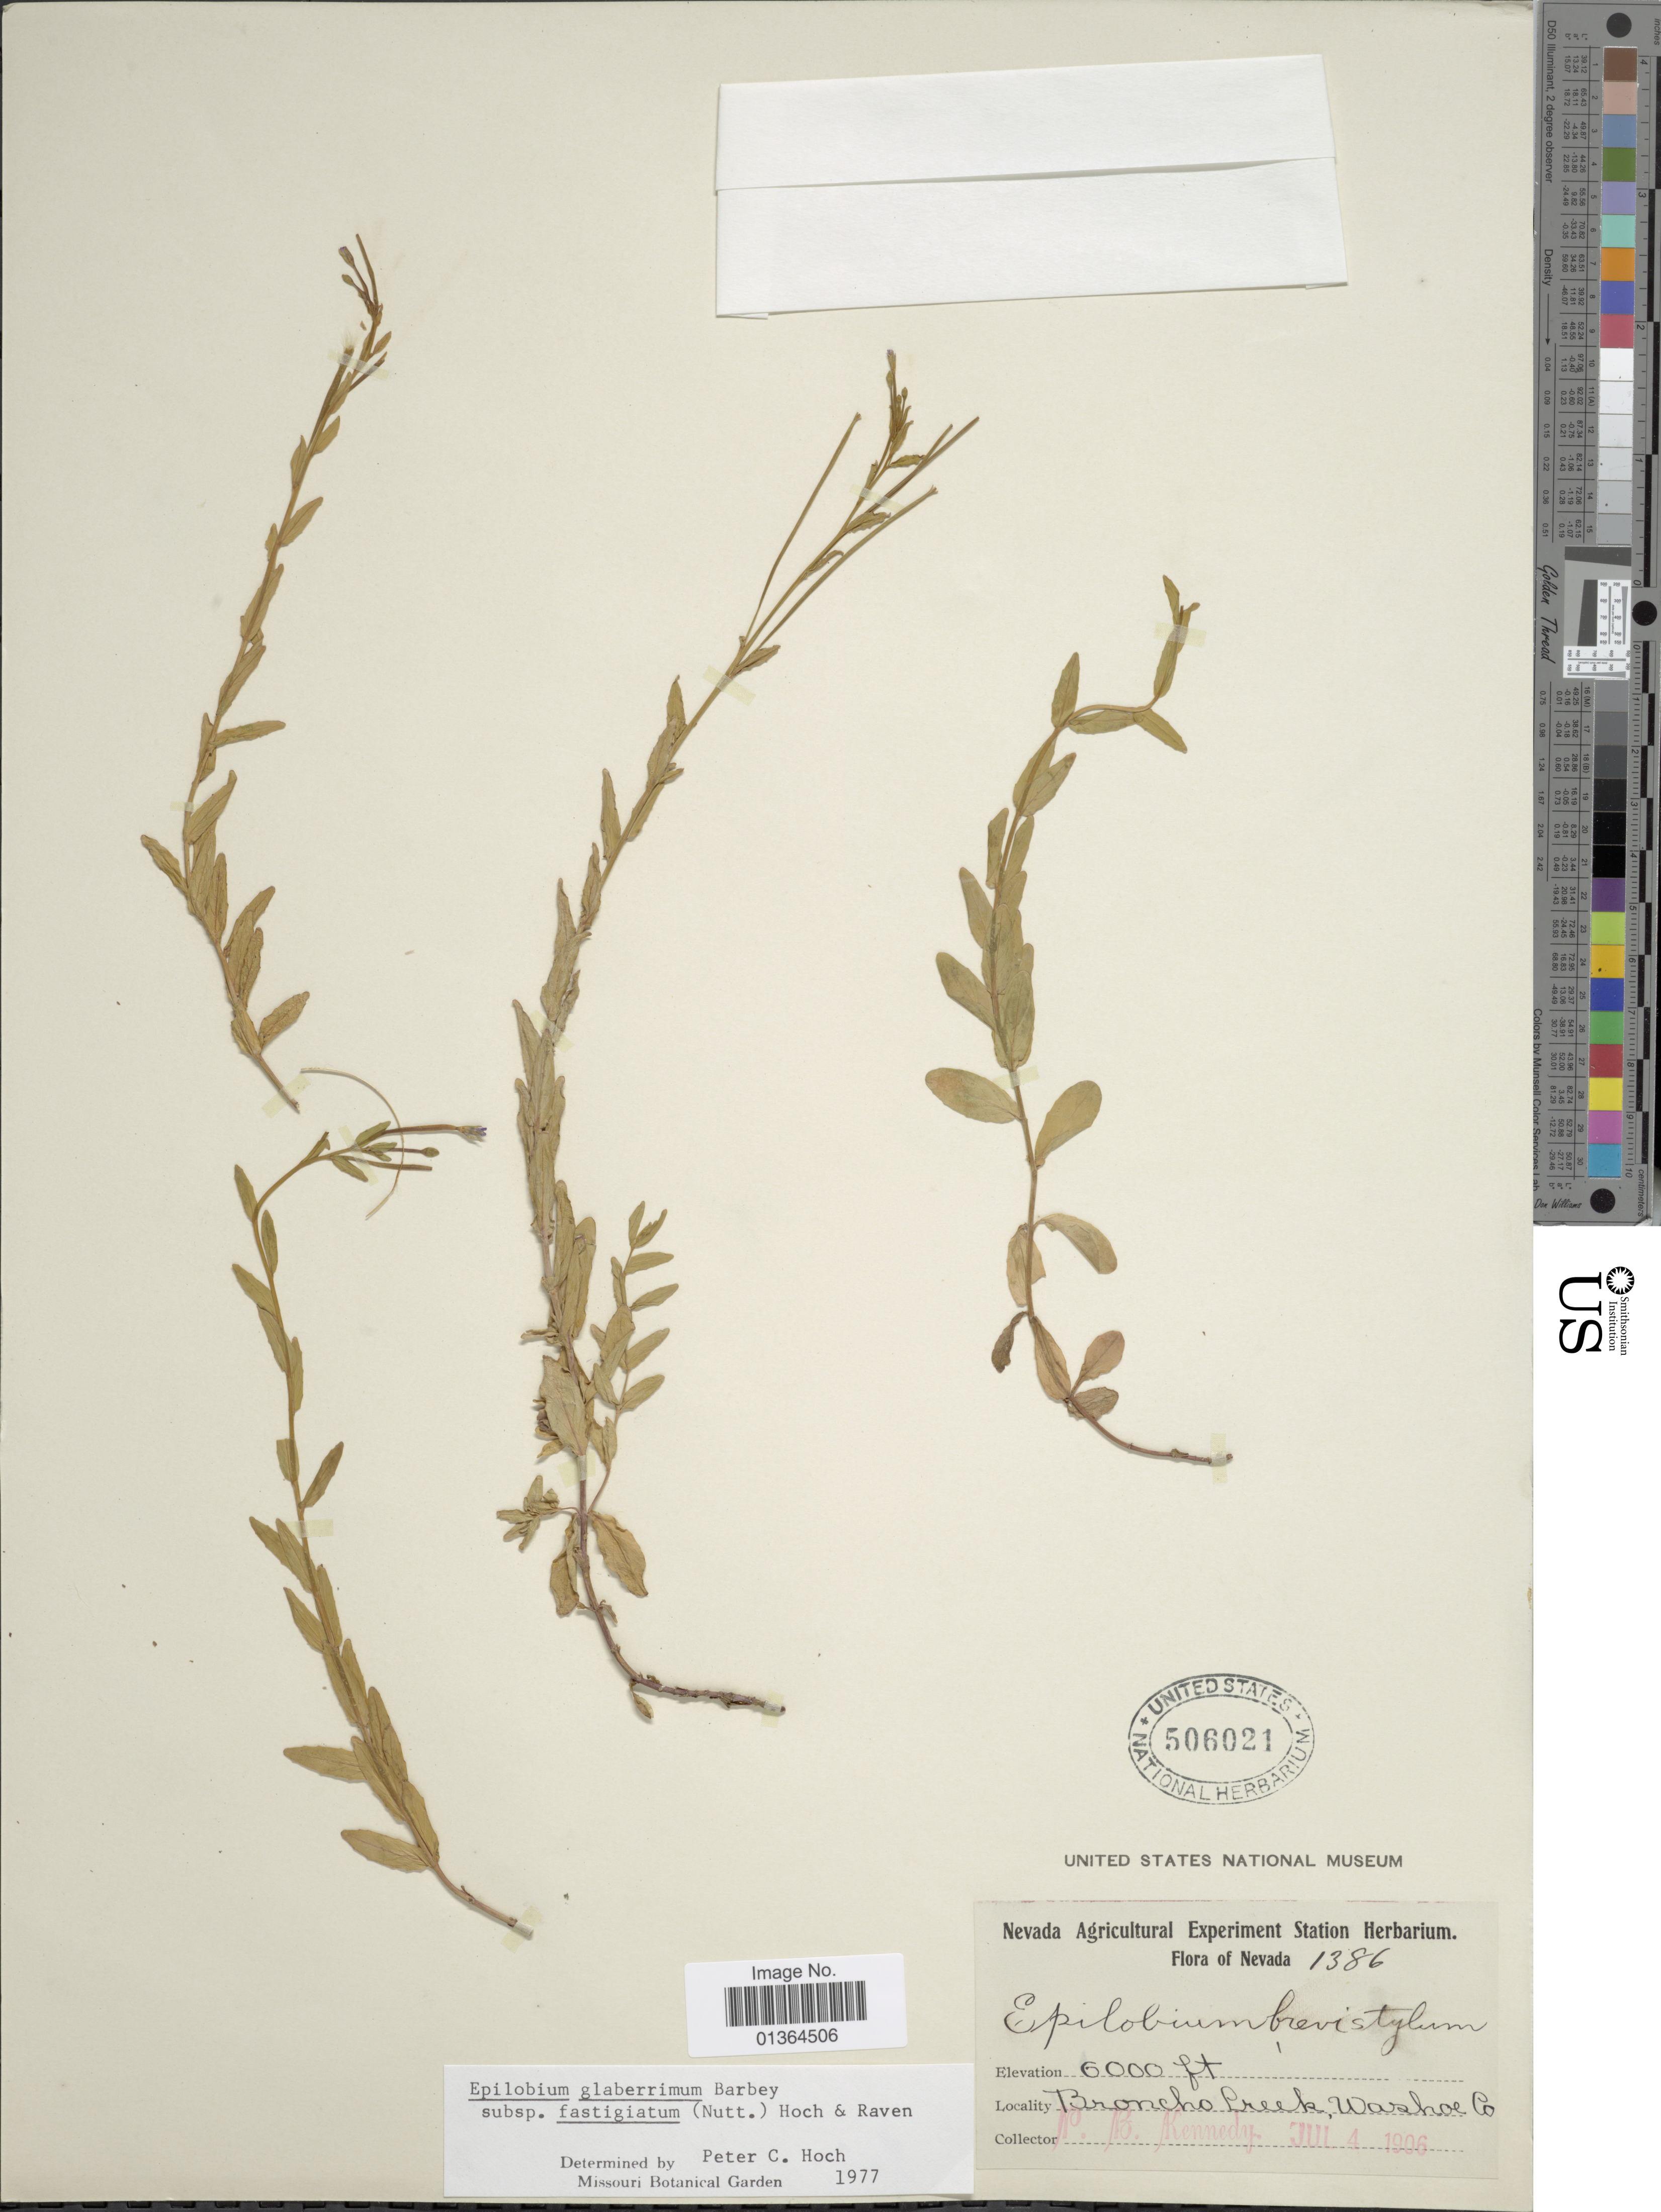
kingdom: Plantae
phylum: Tracheophyta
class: Magnoliopsida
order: Myrtales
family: Onagraceae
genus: Epilobium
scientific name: Epilobium glaberrimum subsp. fastigiatum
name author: (Nutt.) Hoch & P.H. Raven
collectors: N. Kennedy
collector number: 1386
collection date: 1906-07-04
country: United States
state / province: Nevada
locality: Broncho Creek, Washoe Co.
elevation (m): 1829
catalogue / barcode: US 506021